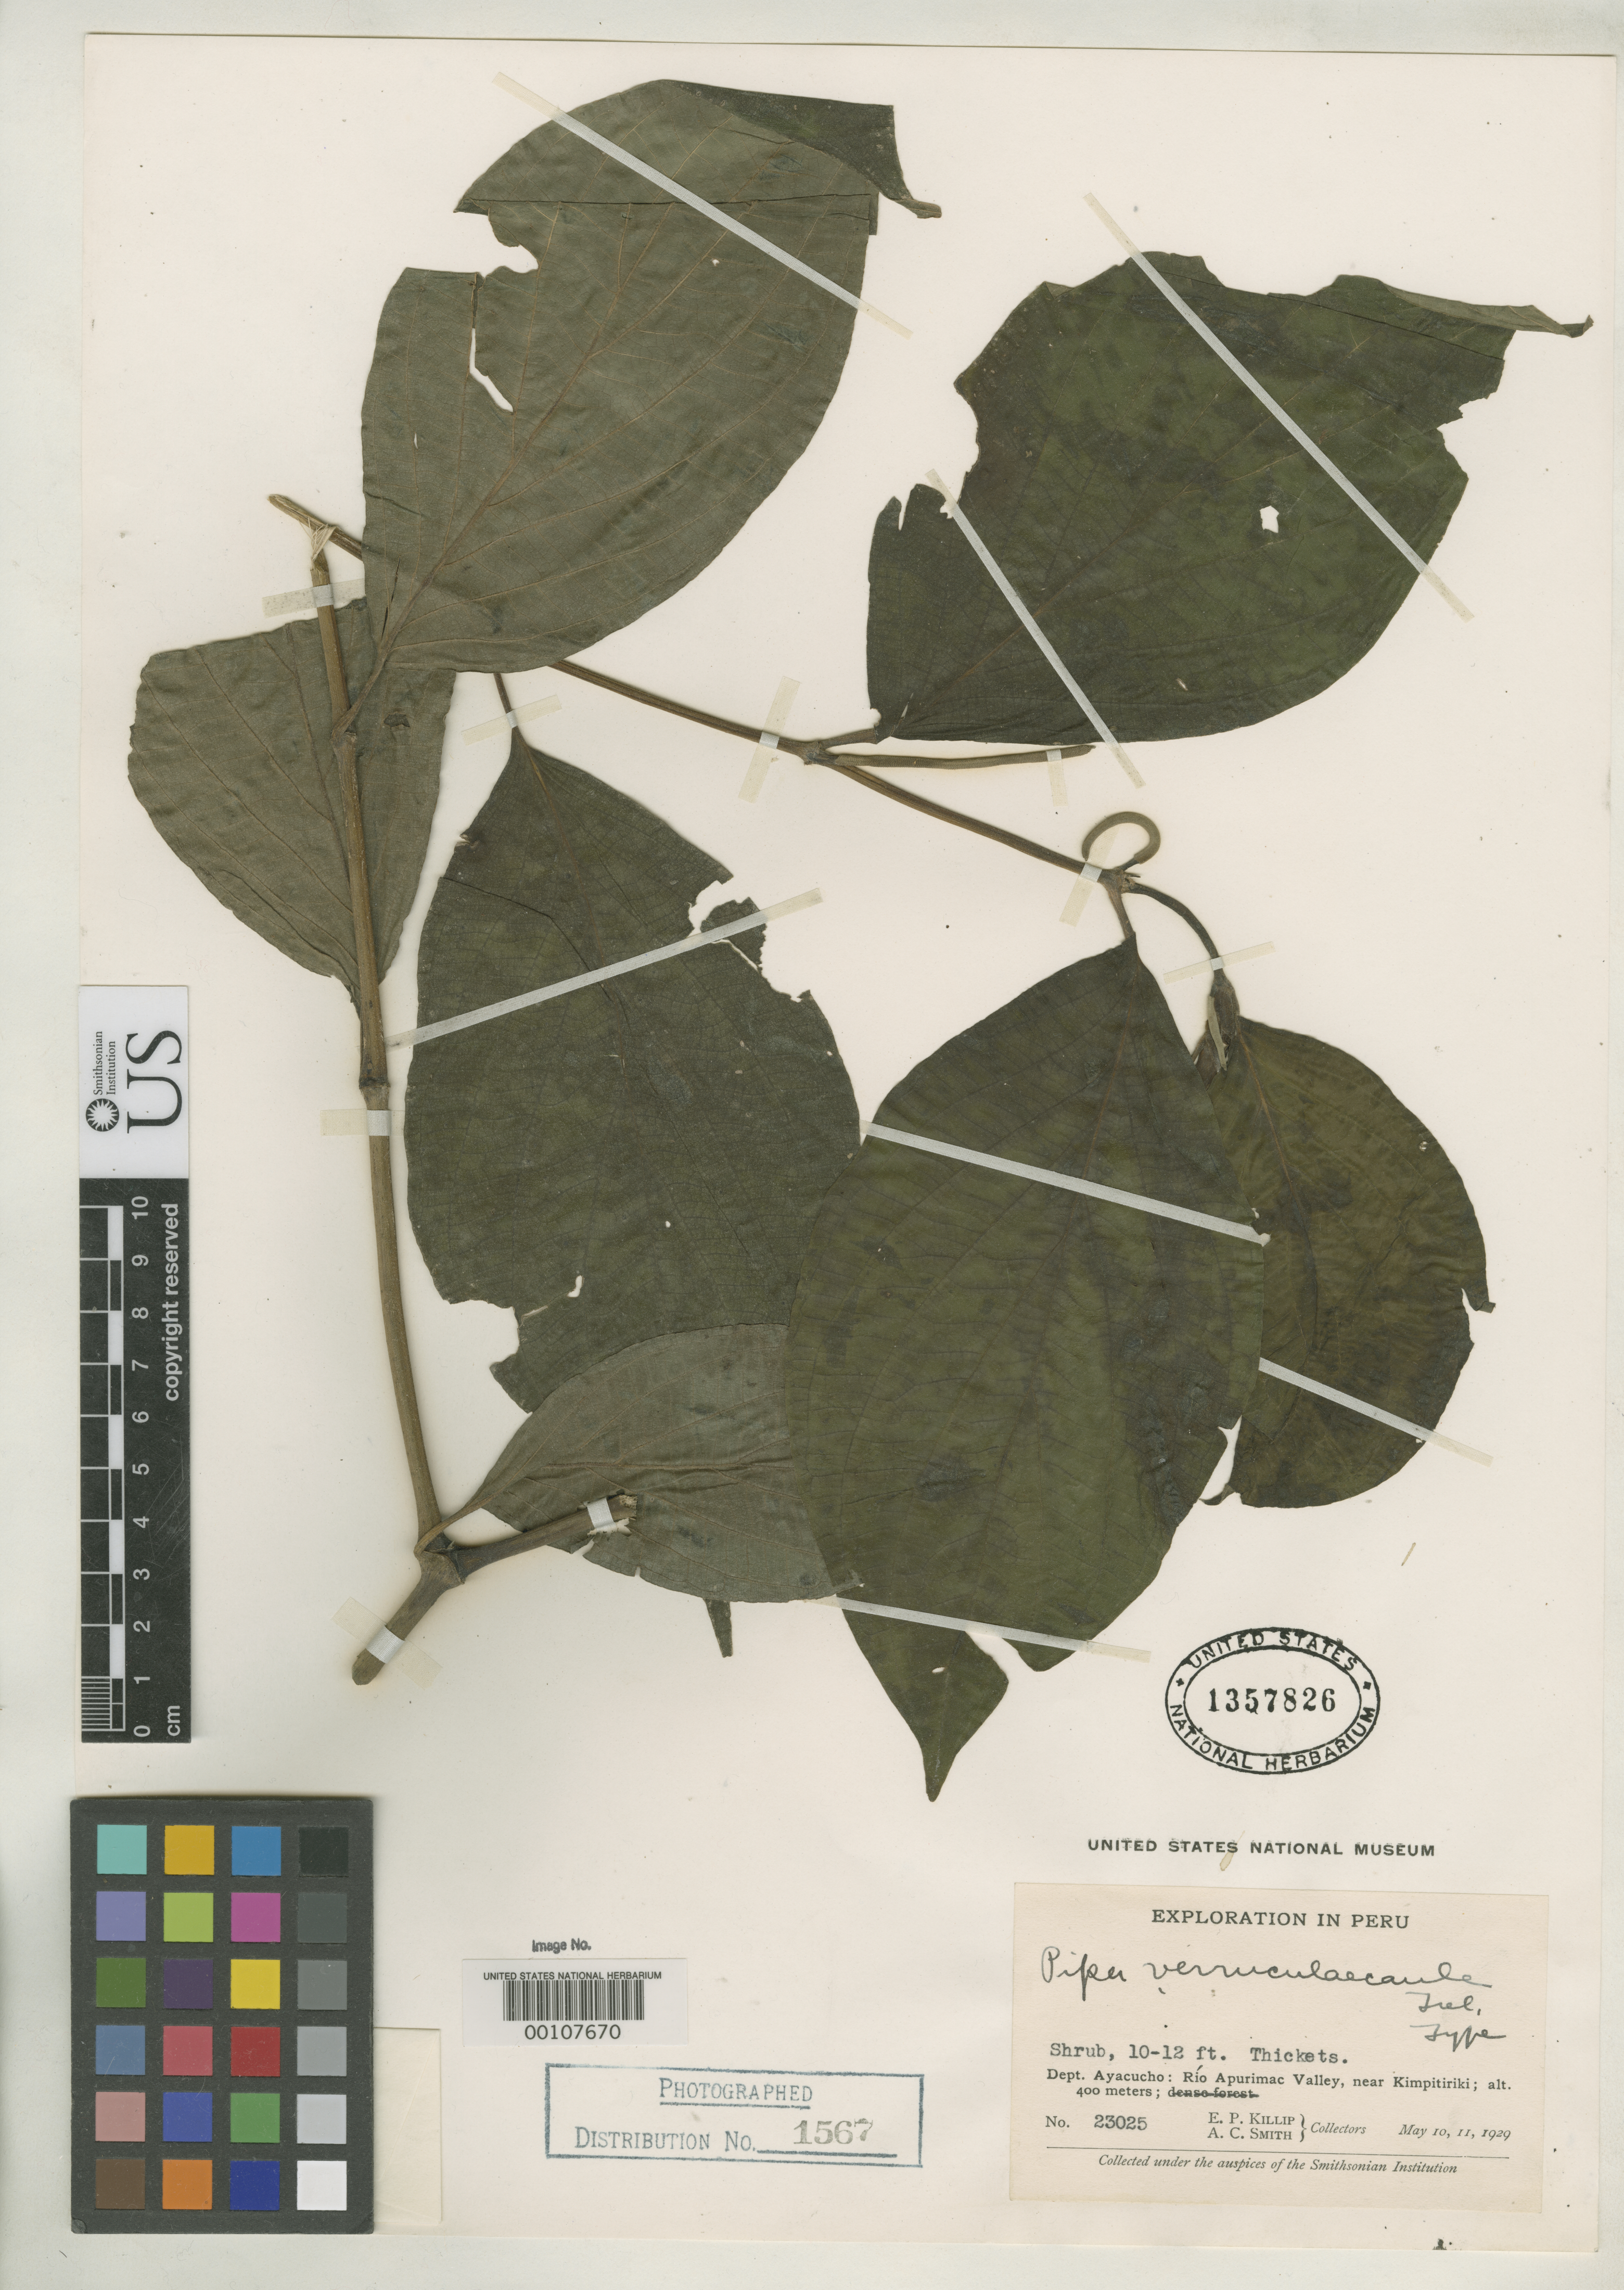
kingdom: Plantae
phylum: Tracheophyta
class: Magnoliopsida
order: Piperales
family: Piperaceae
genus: Piper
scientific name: Piper verruculaecaule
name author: Trel. in J.F. Macbr.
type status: Holotype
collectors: E. P. Killip & A. C. Smith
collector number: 23025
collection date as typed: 10 May 1929 and 11 May 1929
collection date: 1929-05-10,1929-05-11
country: Peru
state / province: Ayacucho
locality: Río Apurímac valley, near Kimpitiriki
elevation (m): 400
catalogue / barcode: US 1357826